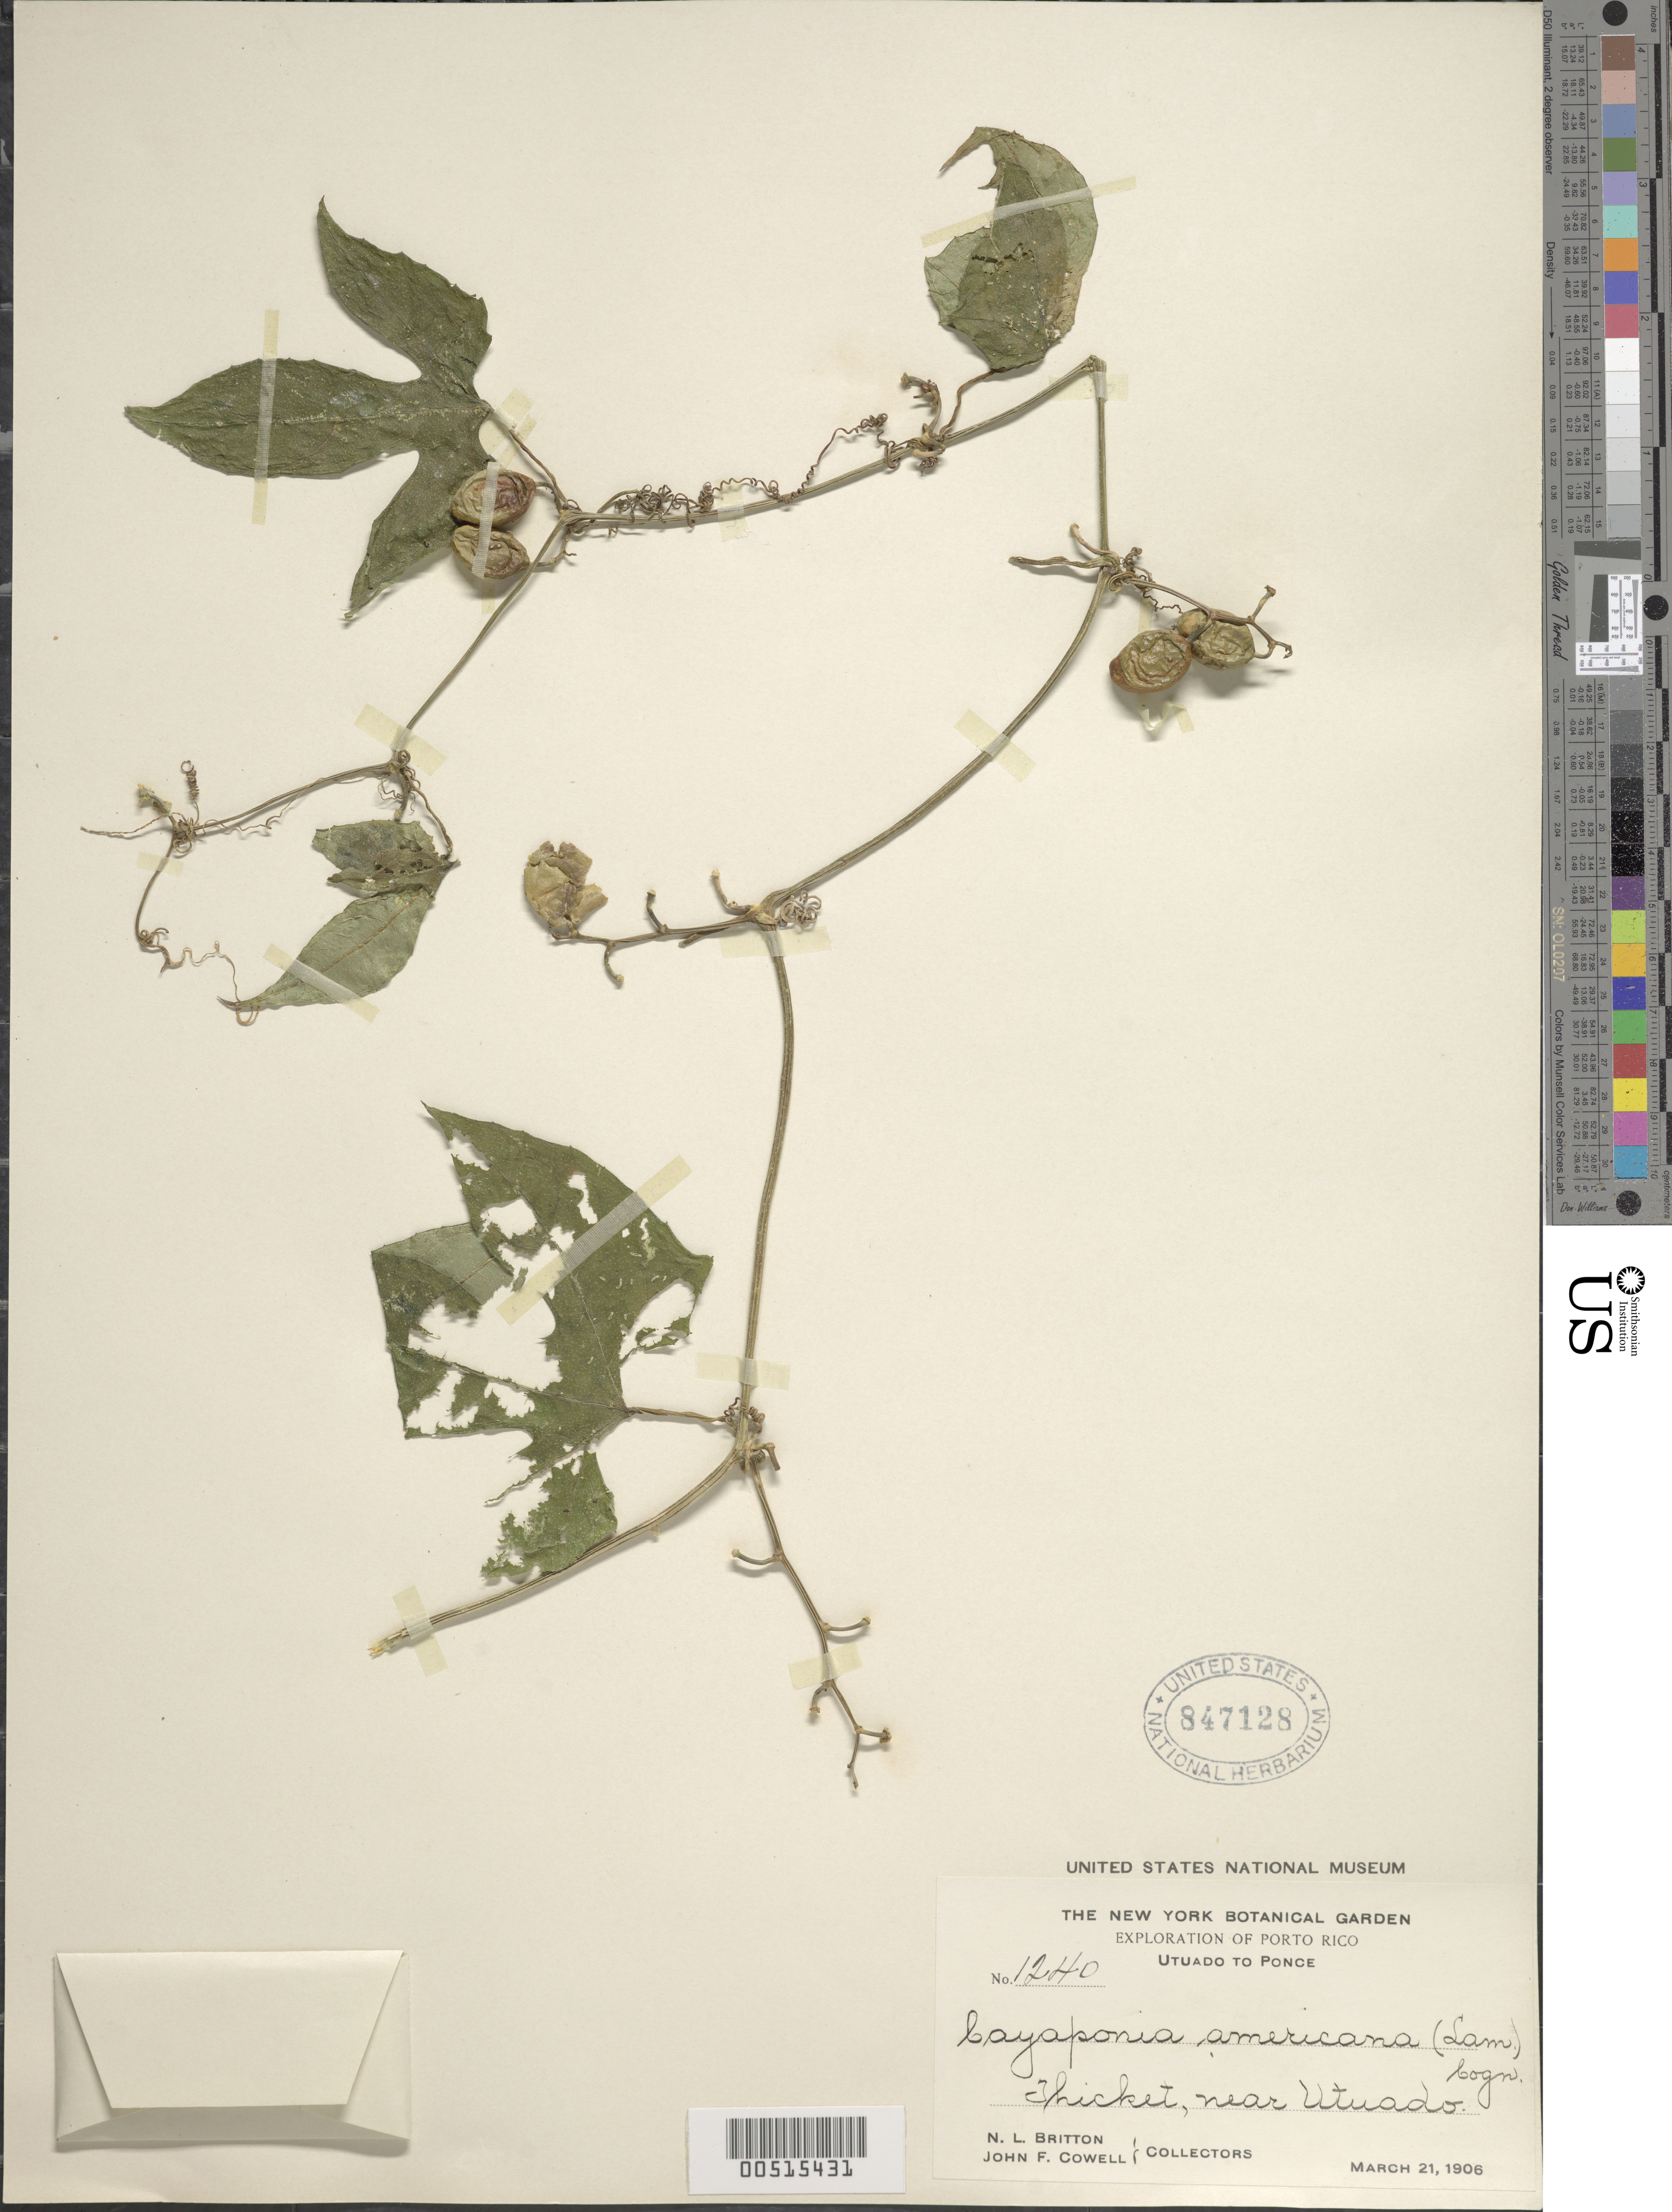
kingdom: Plantae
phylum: Tracheophyta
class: Magnoliopsida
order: Cucurbitales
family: Cucurbitaceae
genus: Cayaponia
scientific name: Cayaponia americana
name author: (Lam.) Cogn.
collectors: N. Britton & J. F. Cowell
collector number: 1240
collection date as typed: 21 Mar 1906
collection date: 1906-03-21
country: Puerto Rico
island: Greater Antilles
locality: near Utuado. Thicket.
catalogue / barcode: US 847128